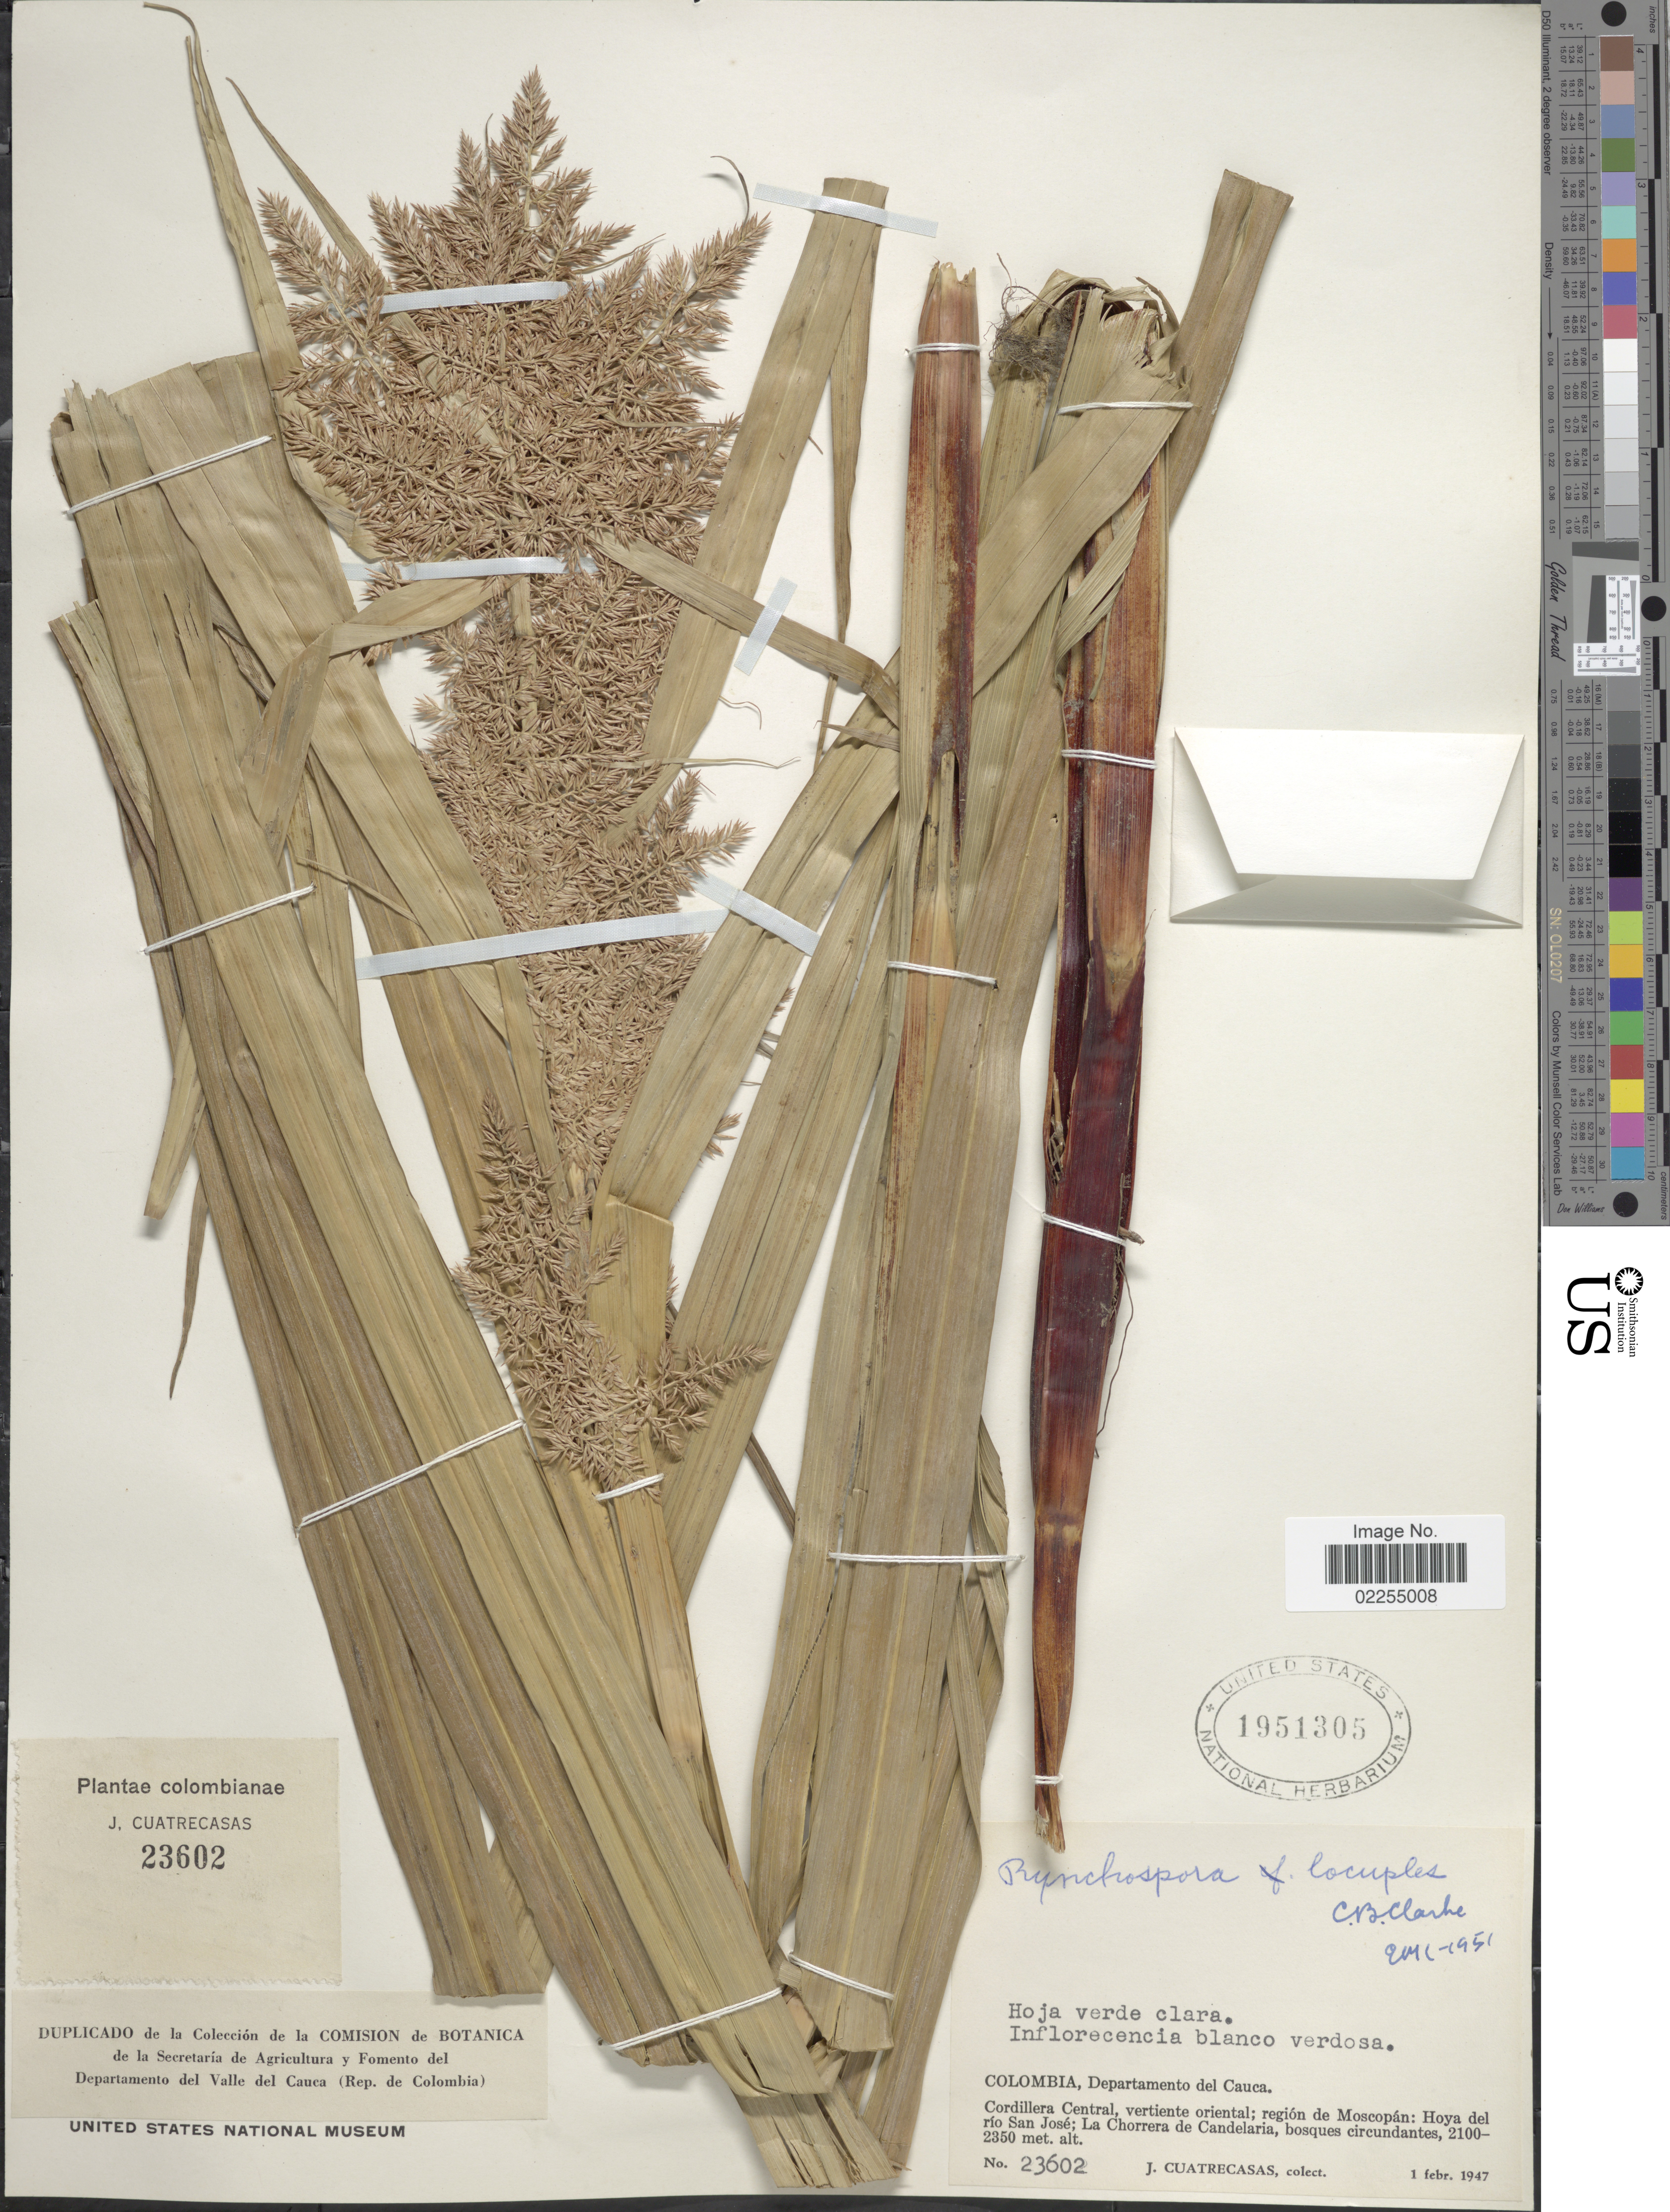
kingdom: Plantae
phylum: Tracheophyta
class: Liliopsida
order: Poales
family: Cyperaceae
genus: Rhynchospora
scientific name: Rhynchospora locuples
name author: C.B. Clarke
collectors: J. Cuatrecasas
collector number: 23602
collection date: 1947-02-01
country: Colombia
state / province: Cauca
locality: Hoja verde clara, departamento del Cauca, Cordillera Central, vertiente oriental; region Moscopan: Hoya del rio San Jose; La Chorrera de Candelaria, bosques circundantes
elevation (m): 2100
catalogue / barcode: US 1951305